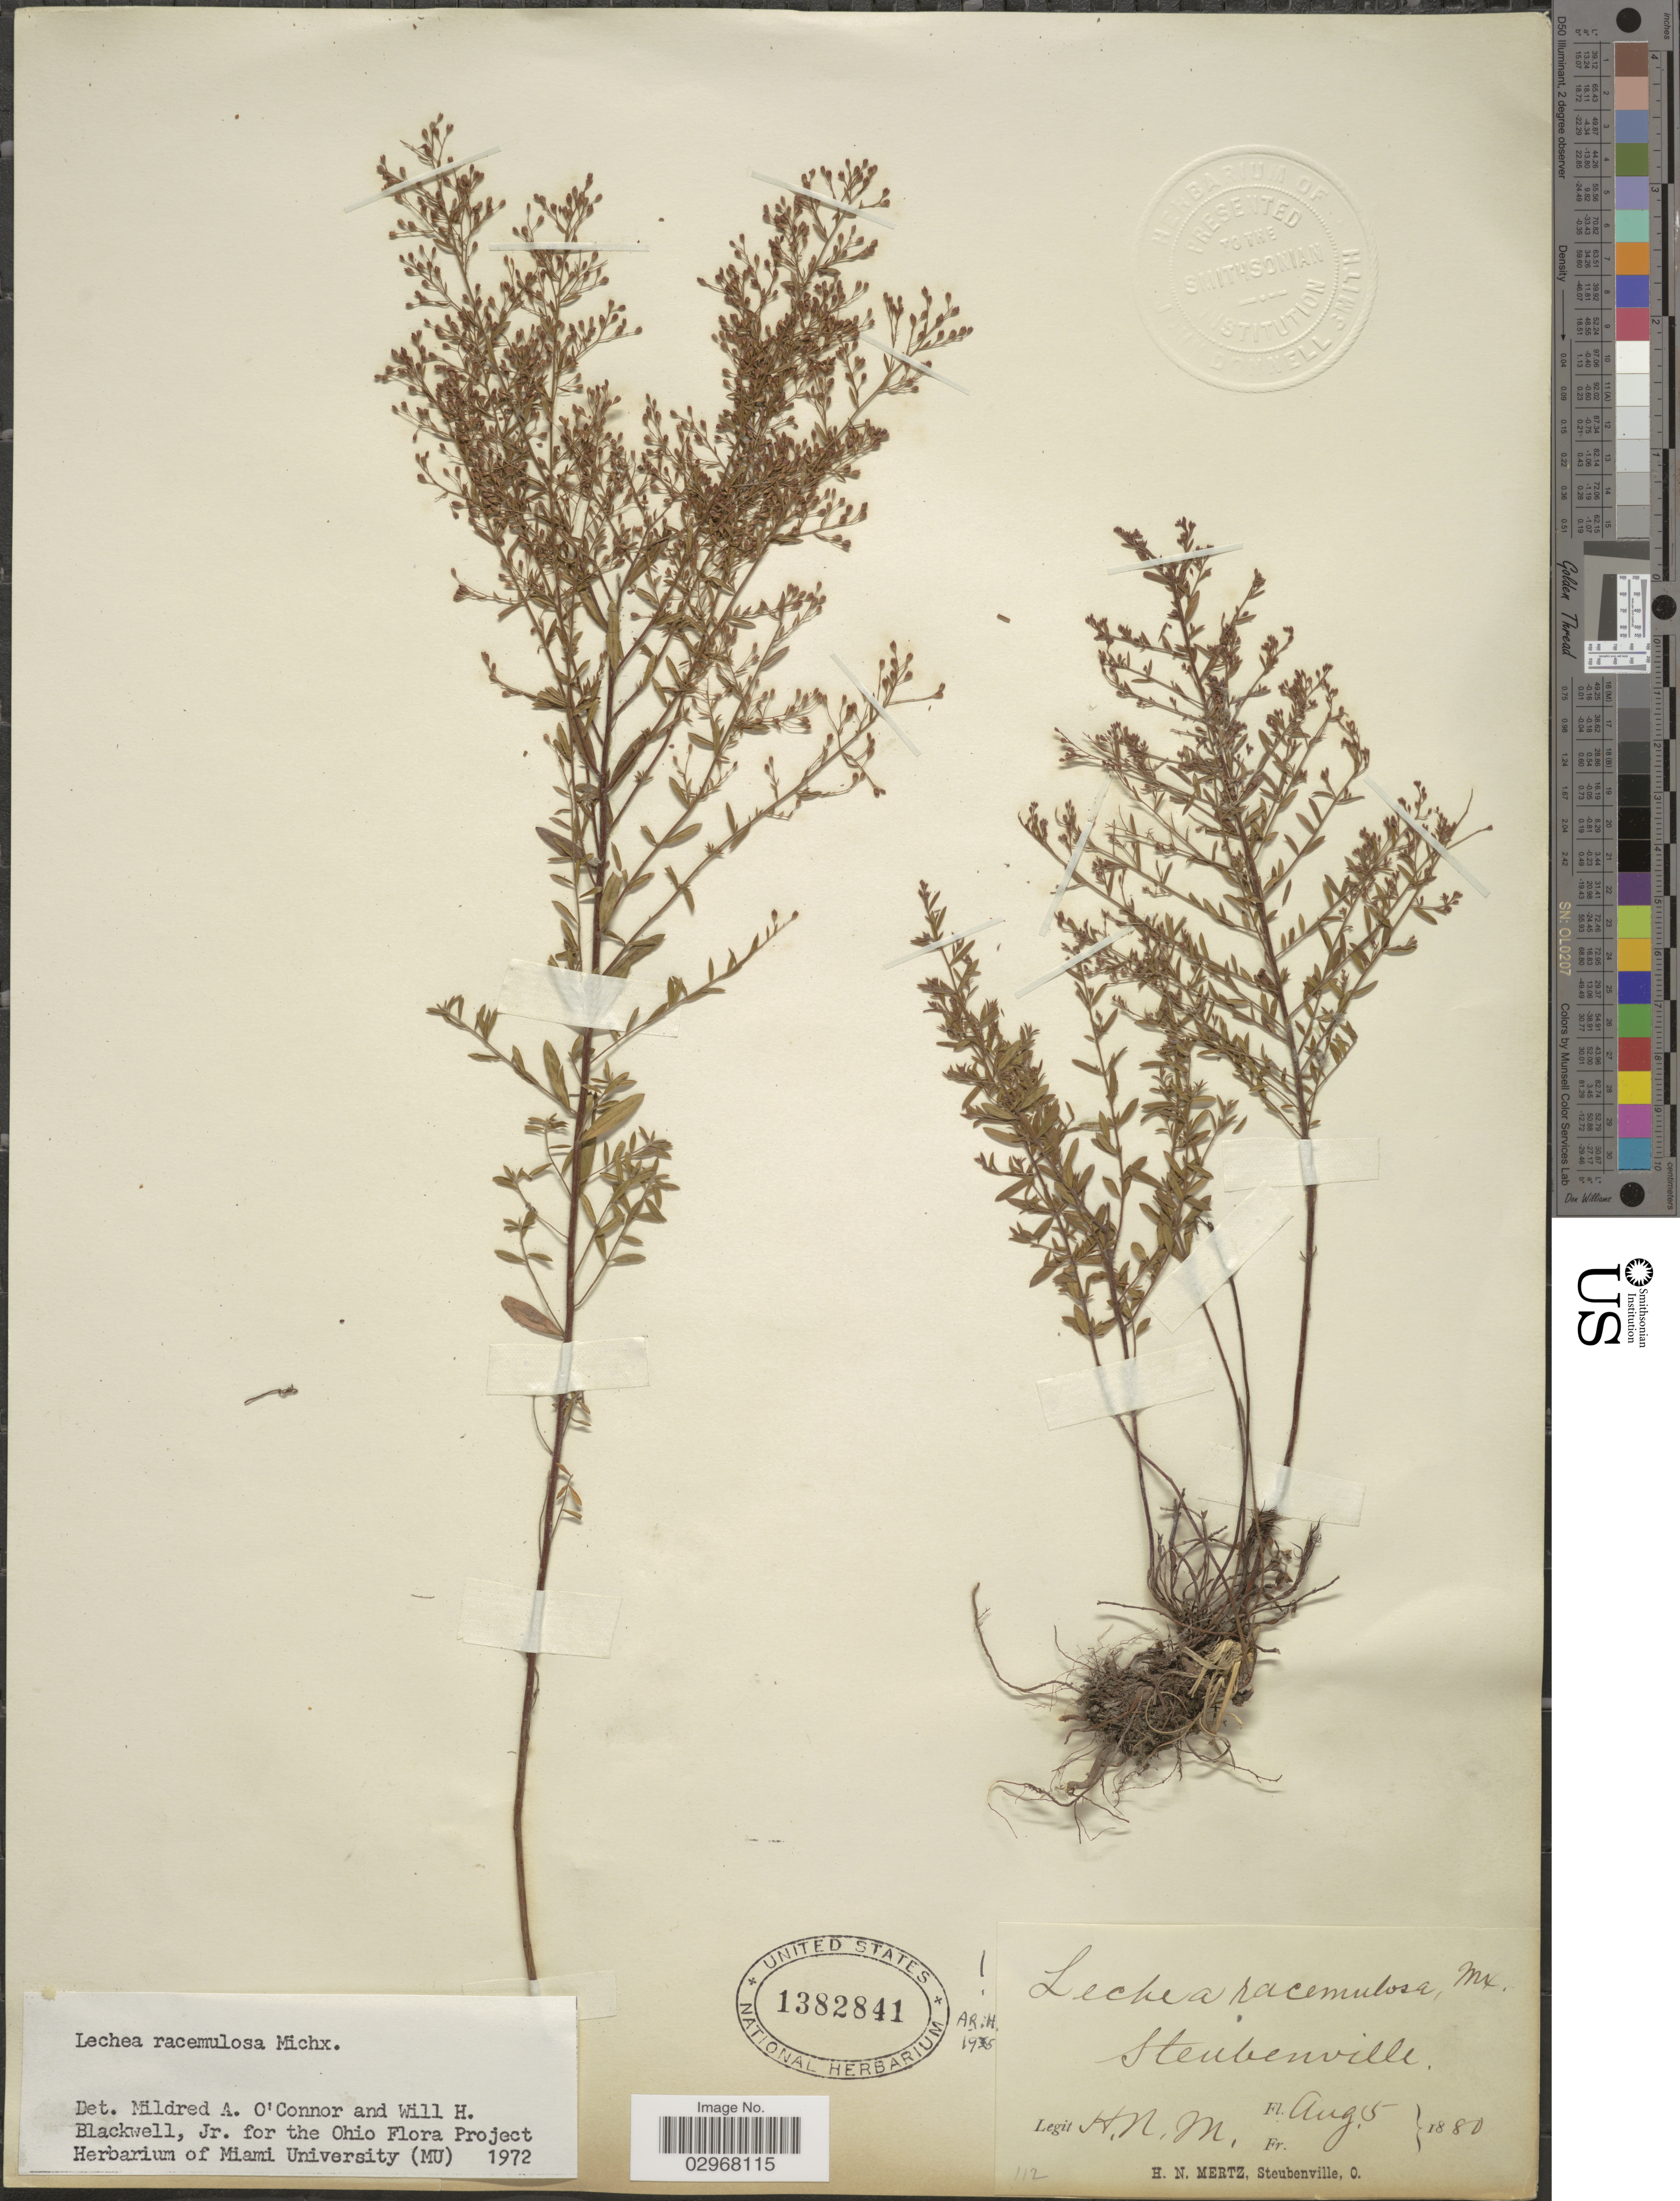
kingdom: Plantae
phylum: Tracheophyta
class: Magnoliopsida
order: Malvales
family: Cistaceae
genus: Lechea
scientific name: Lechea racemulosa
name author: Michx.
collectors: H. Mertz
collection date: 1880-08-05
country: United States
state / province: Ohio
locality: Steubenville.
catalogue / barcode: US 1382841